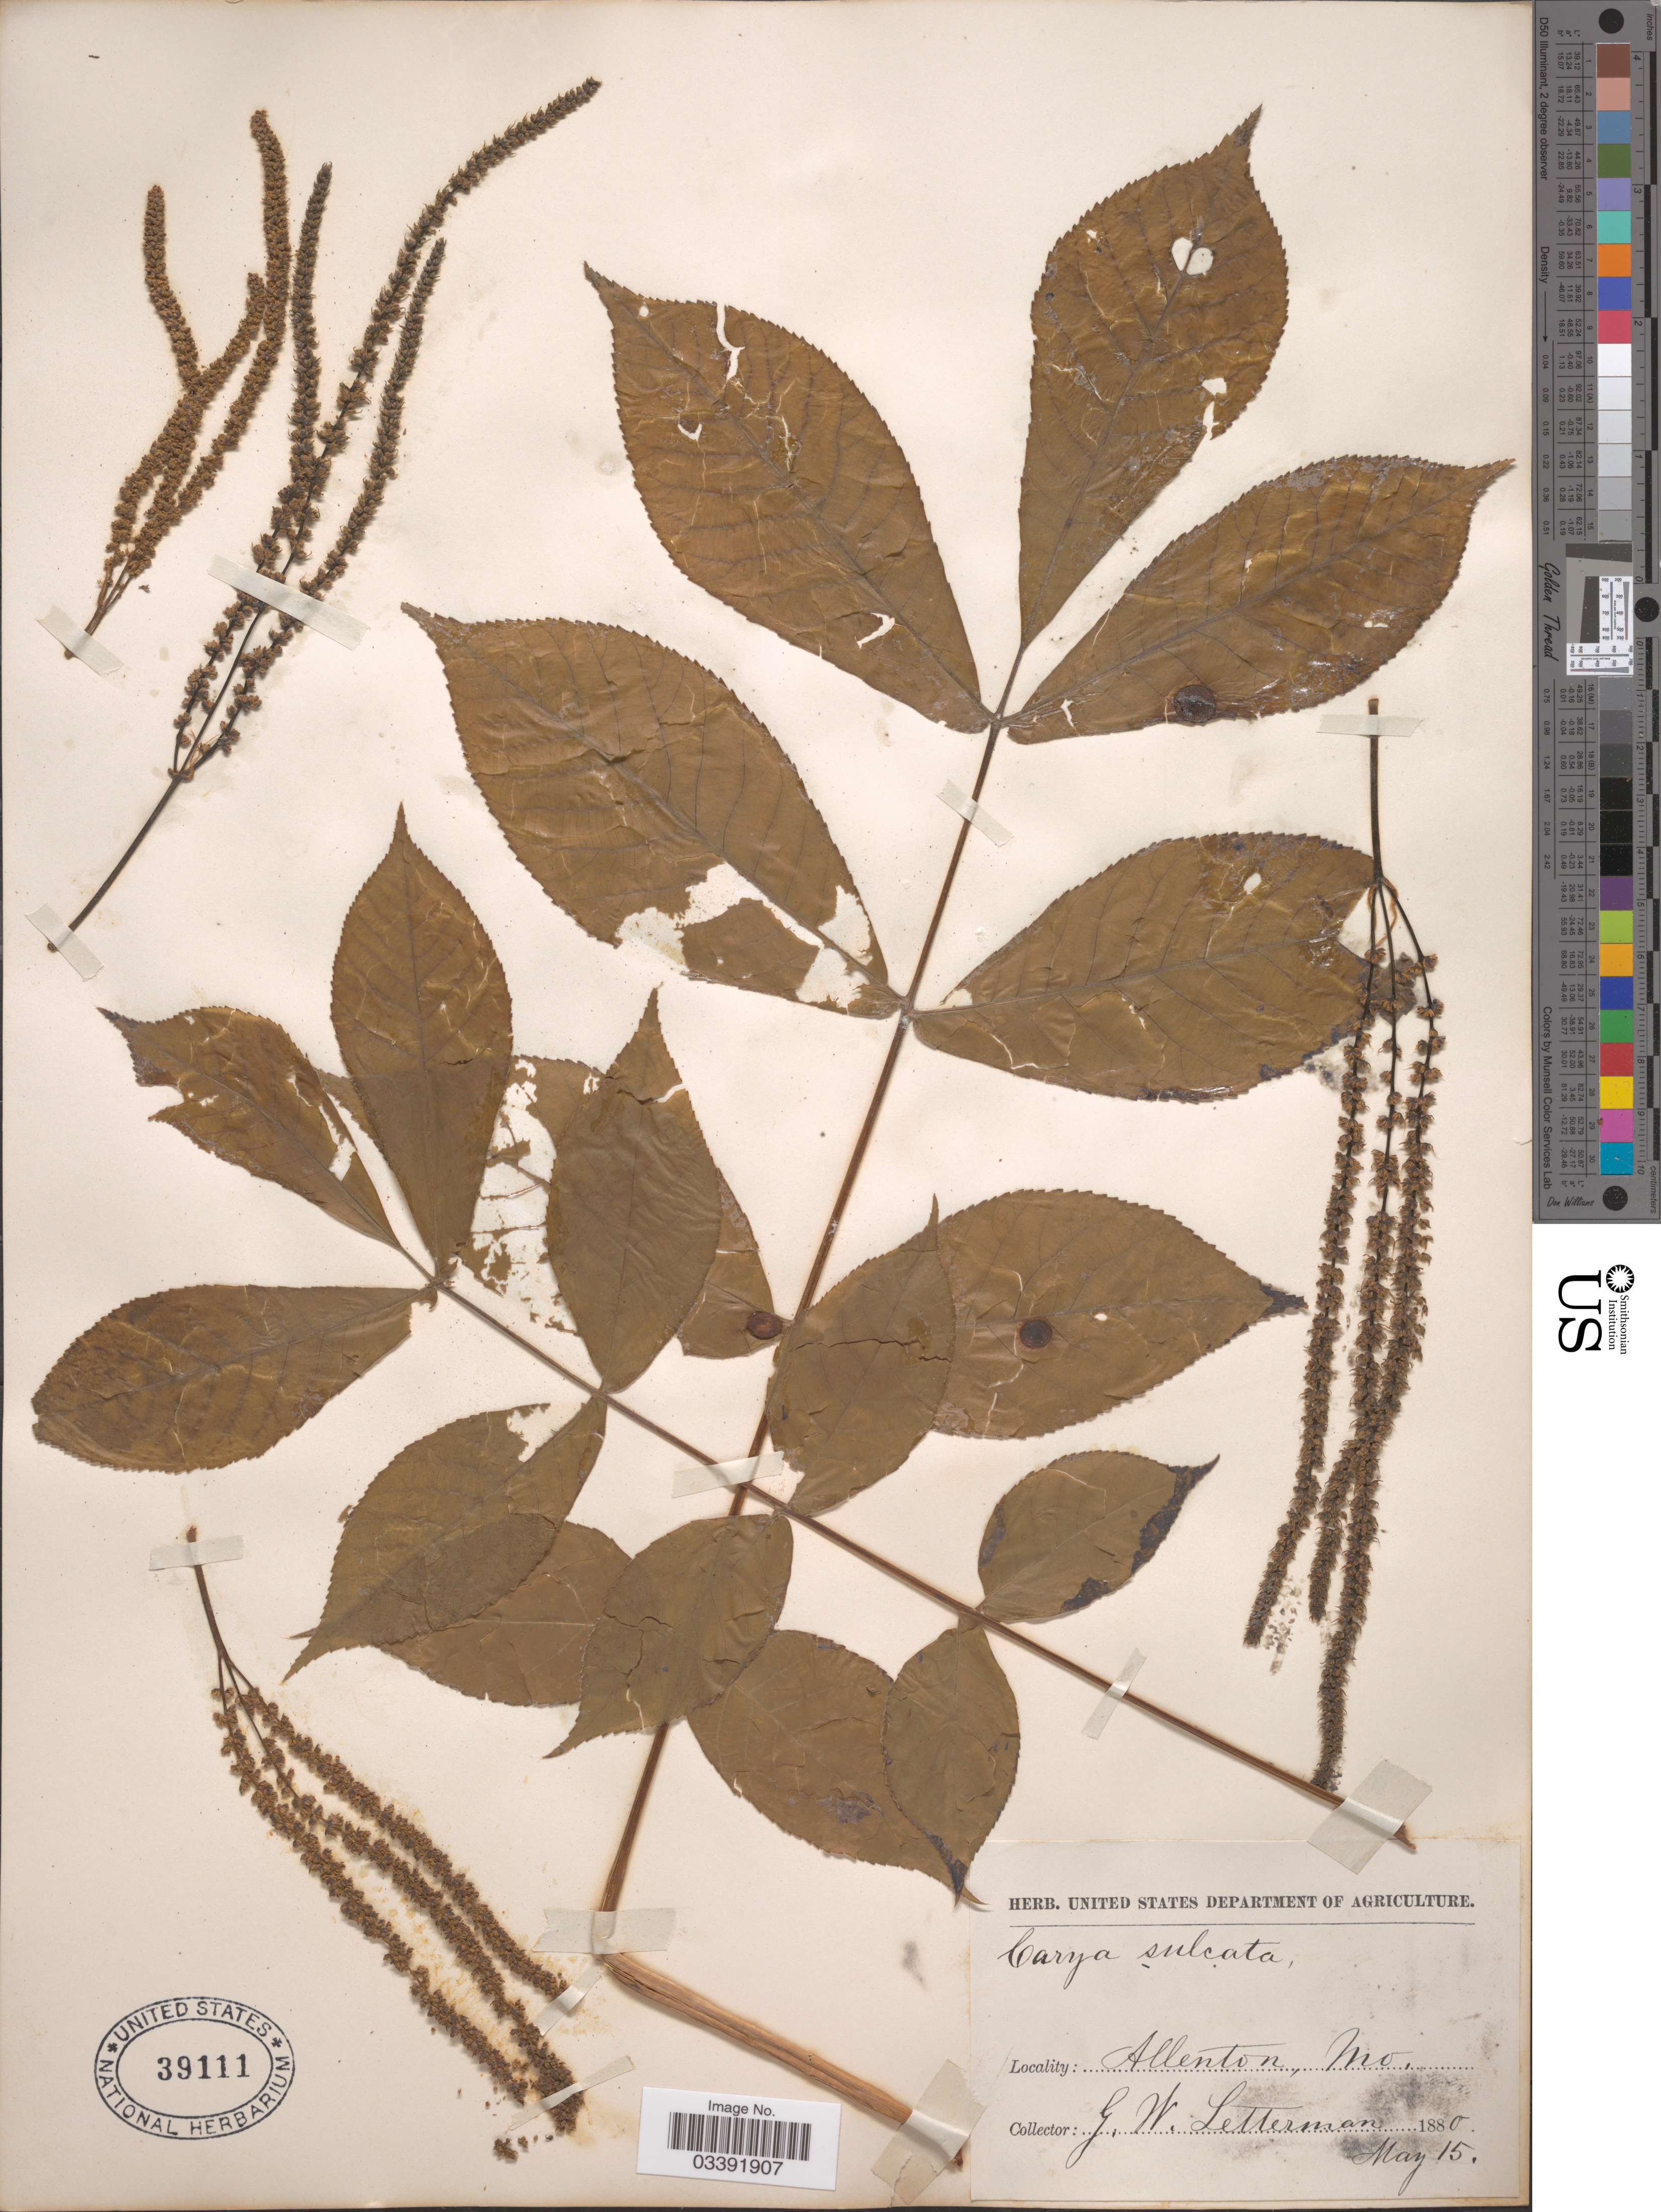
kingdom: Plantae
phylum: Tracheophyta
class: Magnoliopsida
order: Fagales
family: Juglandaceae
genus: Carya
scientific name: Carya laciniosa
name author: (F. Michx.) G. Don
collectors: G. W. Letterman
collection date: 1880-05-15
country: United States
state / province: Missouri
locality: Allenton.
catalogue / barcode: US 39111